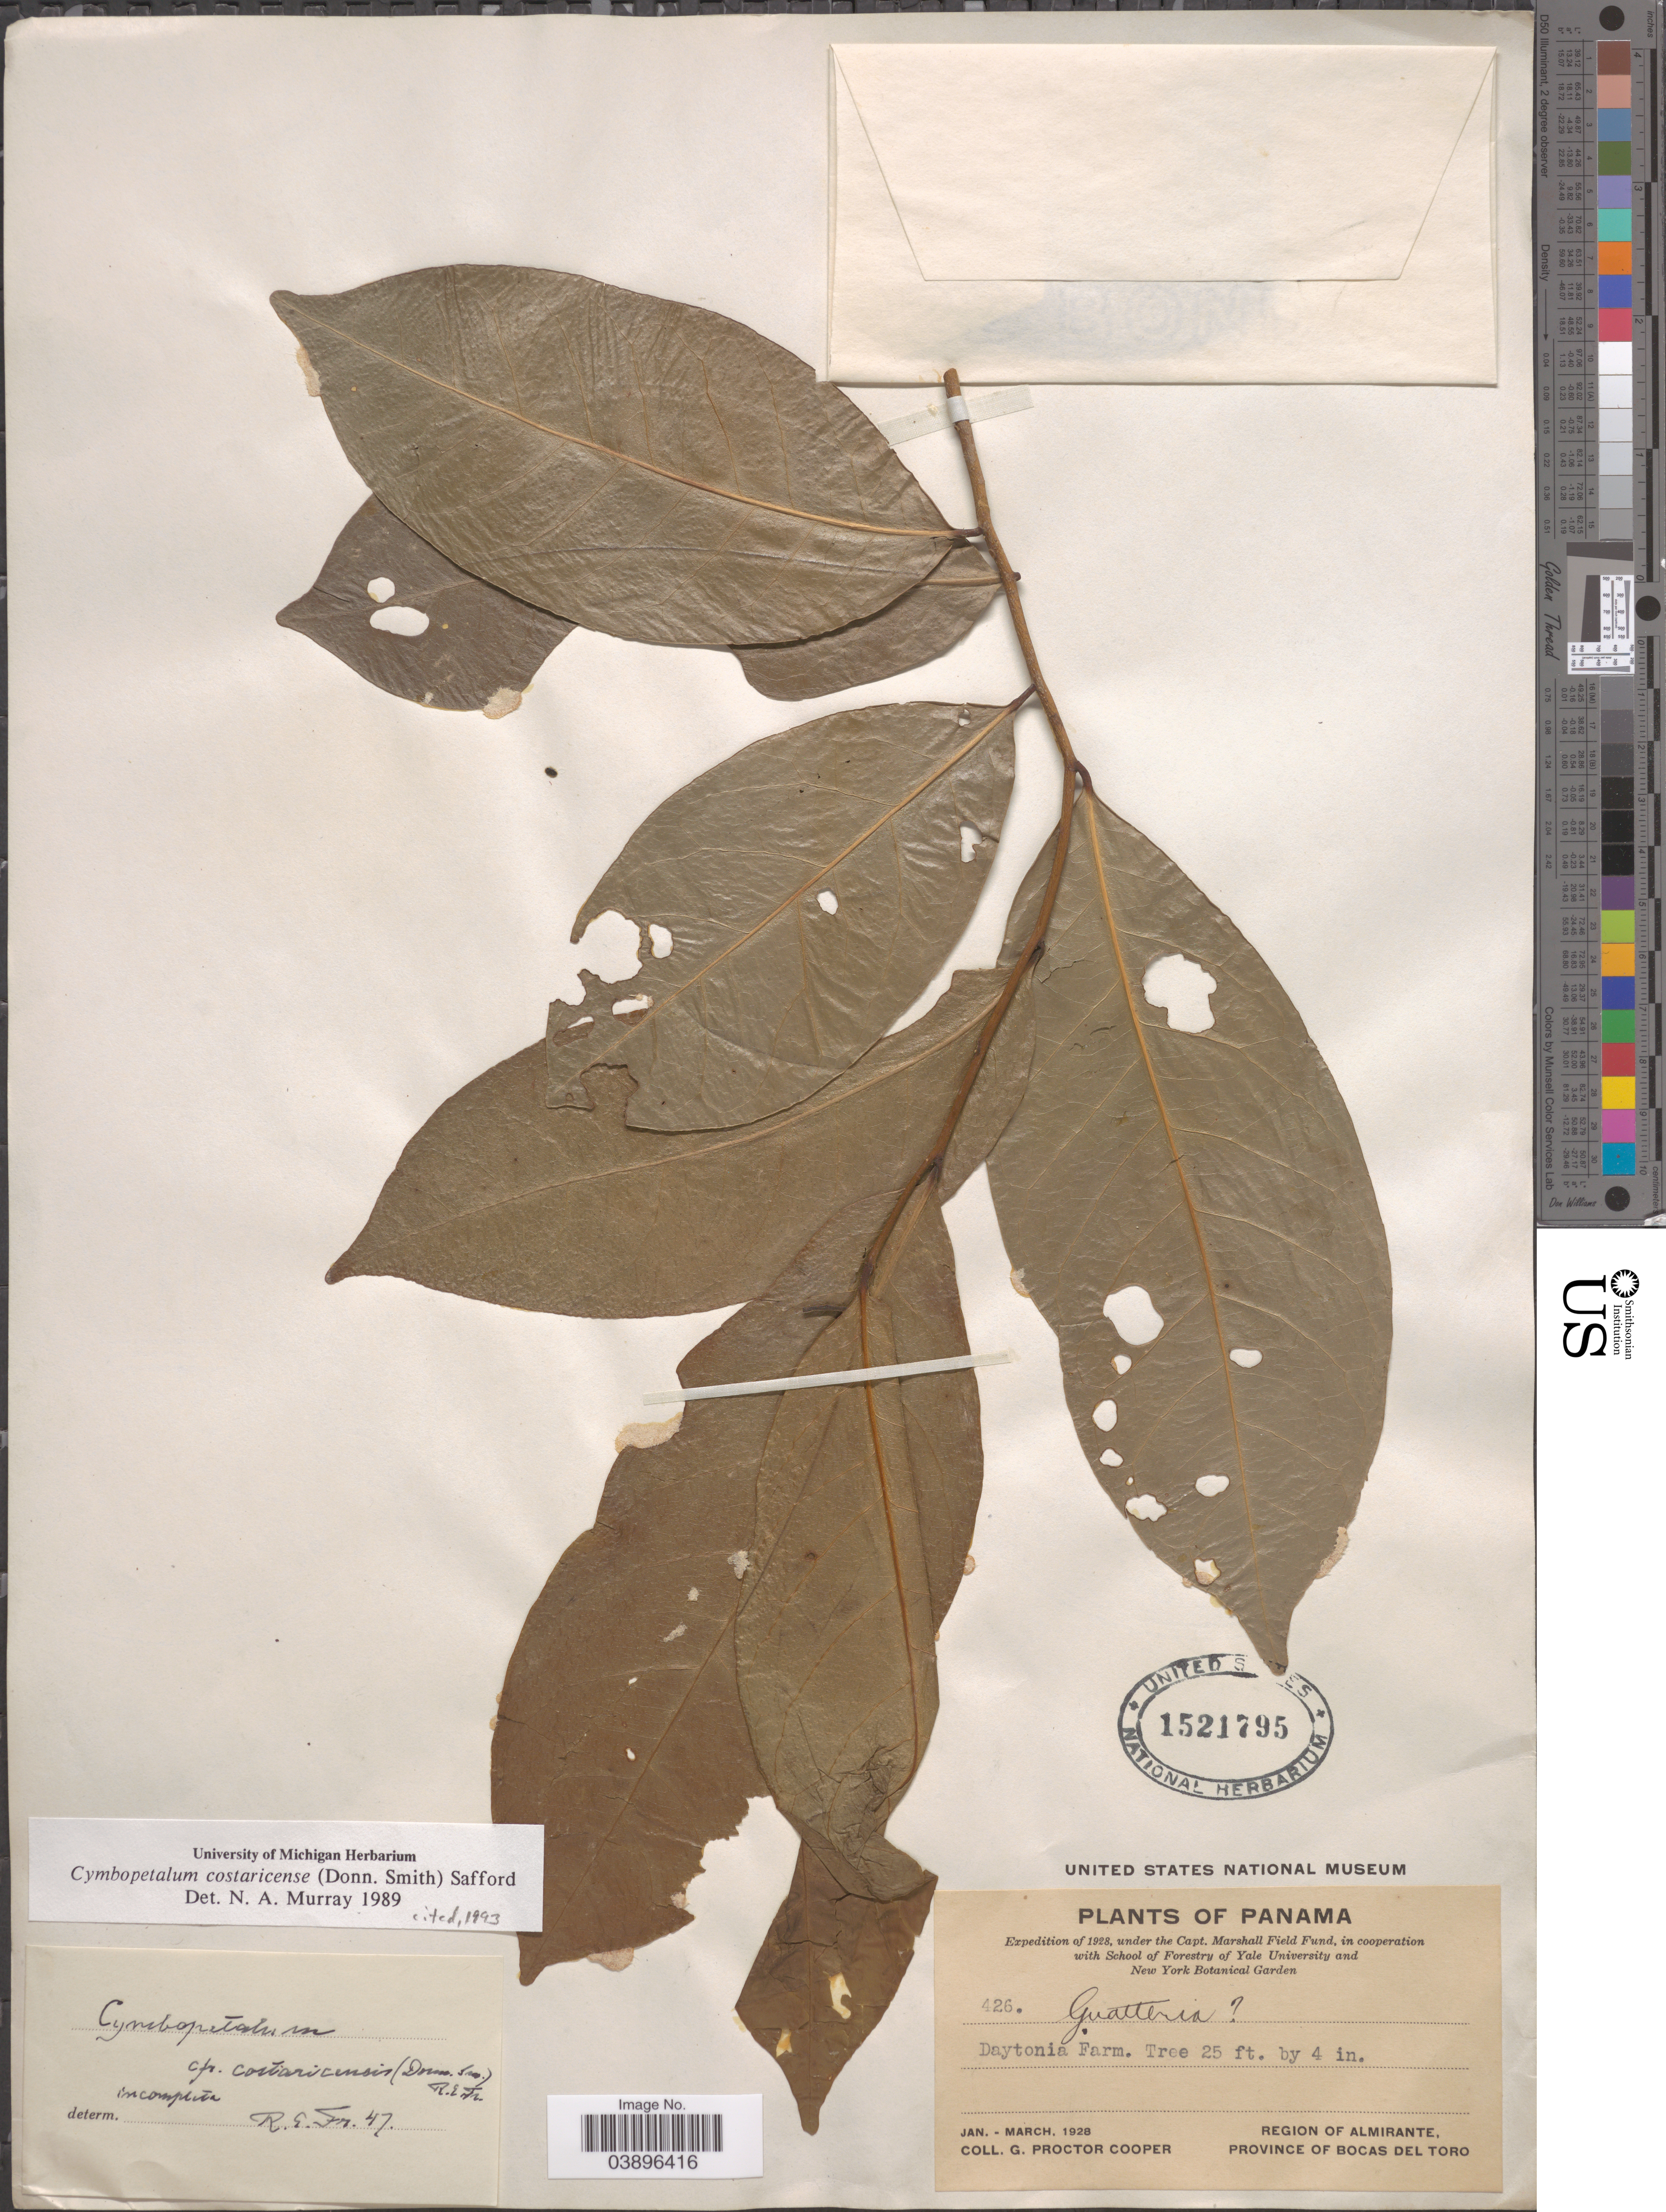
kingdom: Plantae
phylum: Tracheophyta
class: Magnoliopsida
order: Magnoliales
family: Annonaceae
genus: Cymbopetalum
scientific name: Cymbopetalum costaricense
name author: (Donn. Sm.) R.E. Fr.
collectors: G. Cooper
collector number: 426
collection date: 1928-01/1928-03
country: Panama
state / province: Bocas del Toro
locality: Daytonia Farm. Region of Almirante.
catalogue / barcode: US 1521795